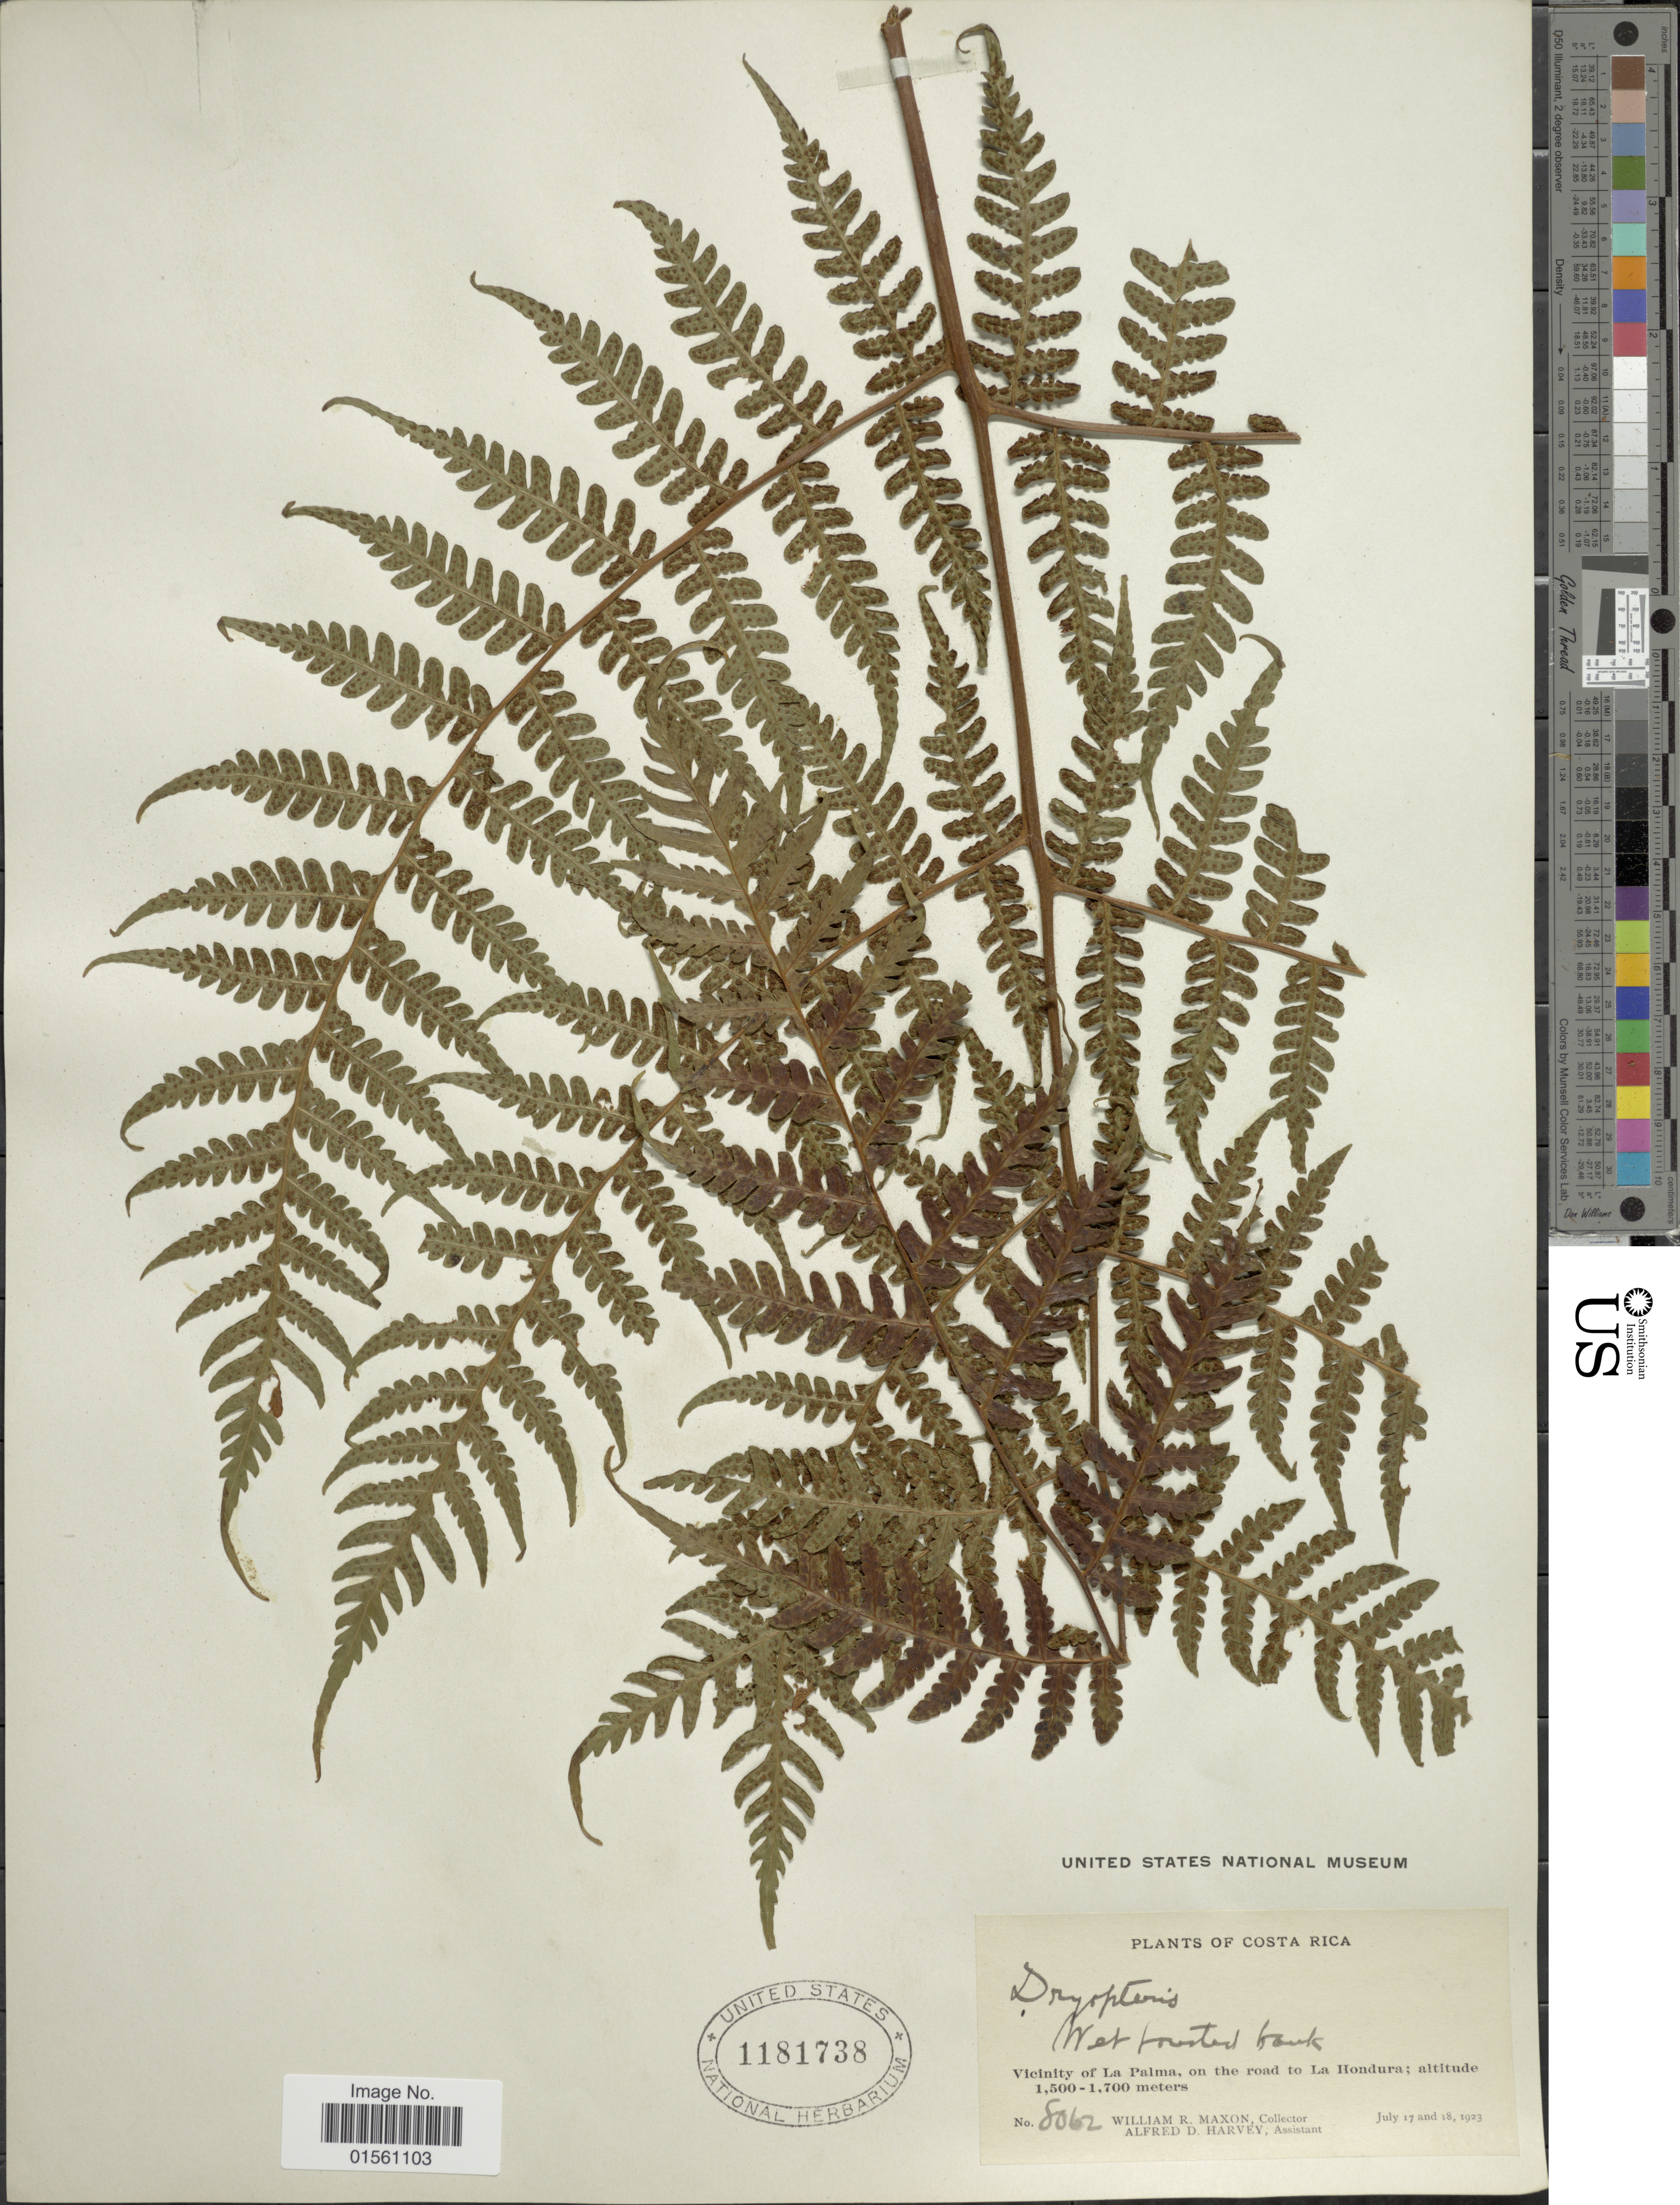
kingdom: Plantae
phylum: Tracheophyta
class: Polypodiopsida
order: Polypodiales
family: Dryopteridaceae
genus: Megalastrum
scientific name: Megalastrum palmense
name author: (Rosenst.) A.R. Sm. & R.C. Moran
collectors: W. R. Maxon & A. D. Harvey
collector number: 8062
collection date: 1923-07-17/1923-07-18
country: Costa Rica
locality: Costa Rica, vicinity of La Palma, on the road to La Hondura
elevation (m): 1500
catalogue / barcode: US 1181738